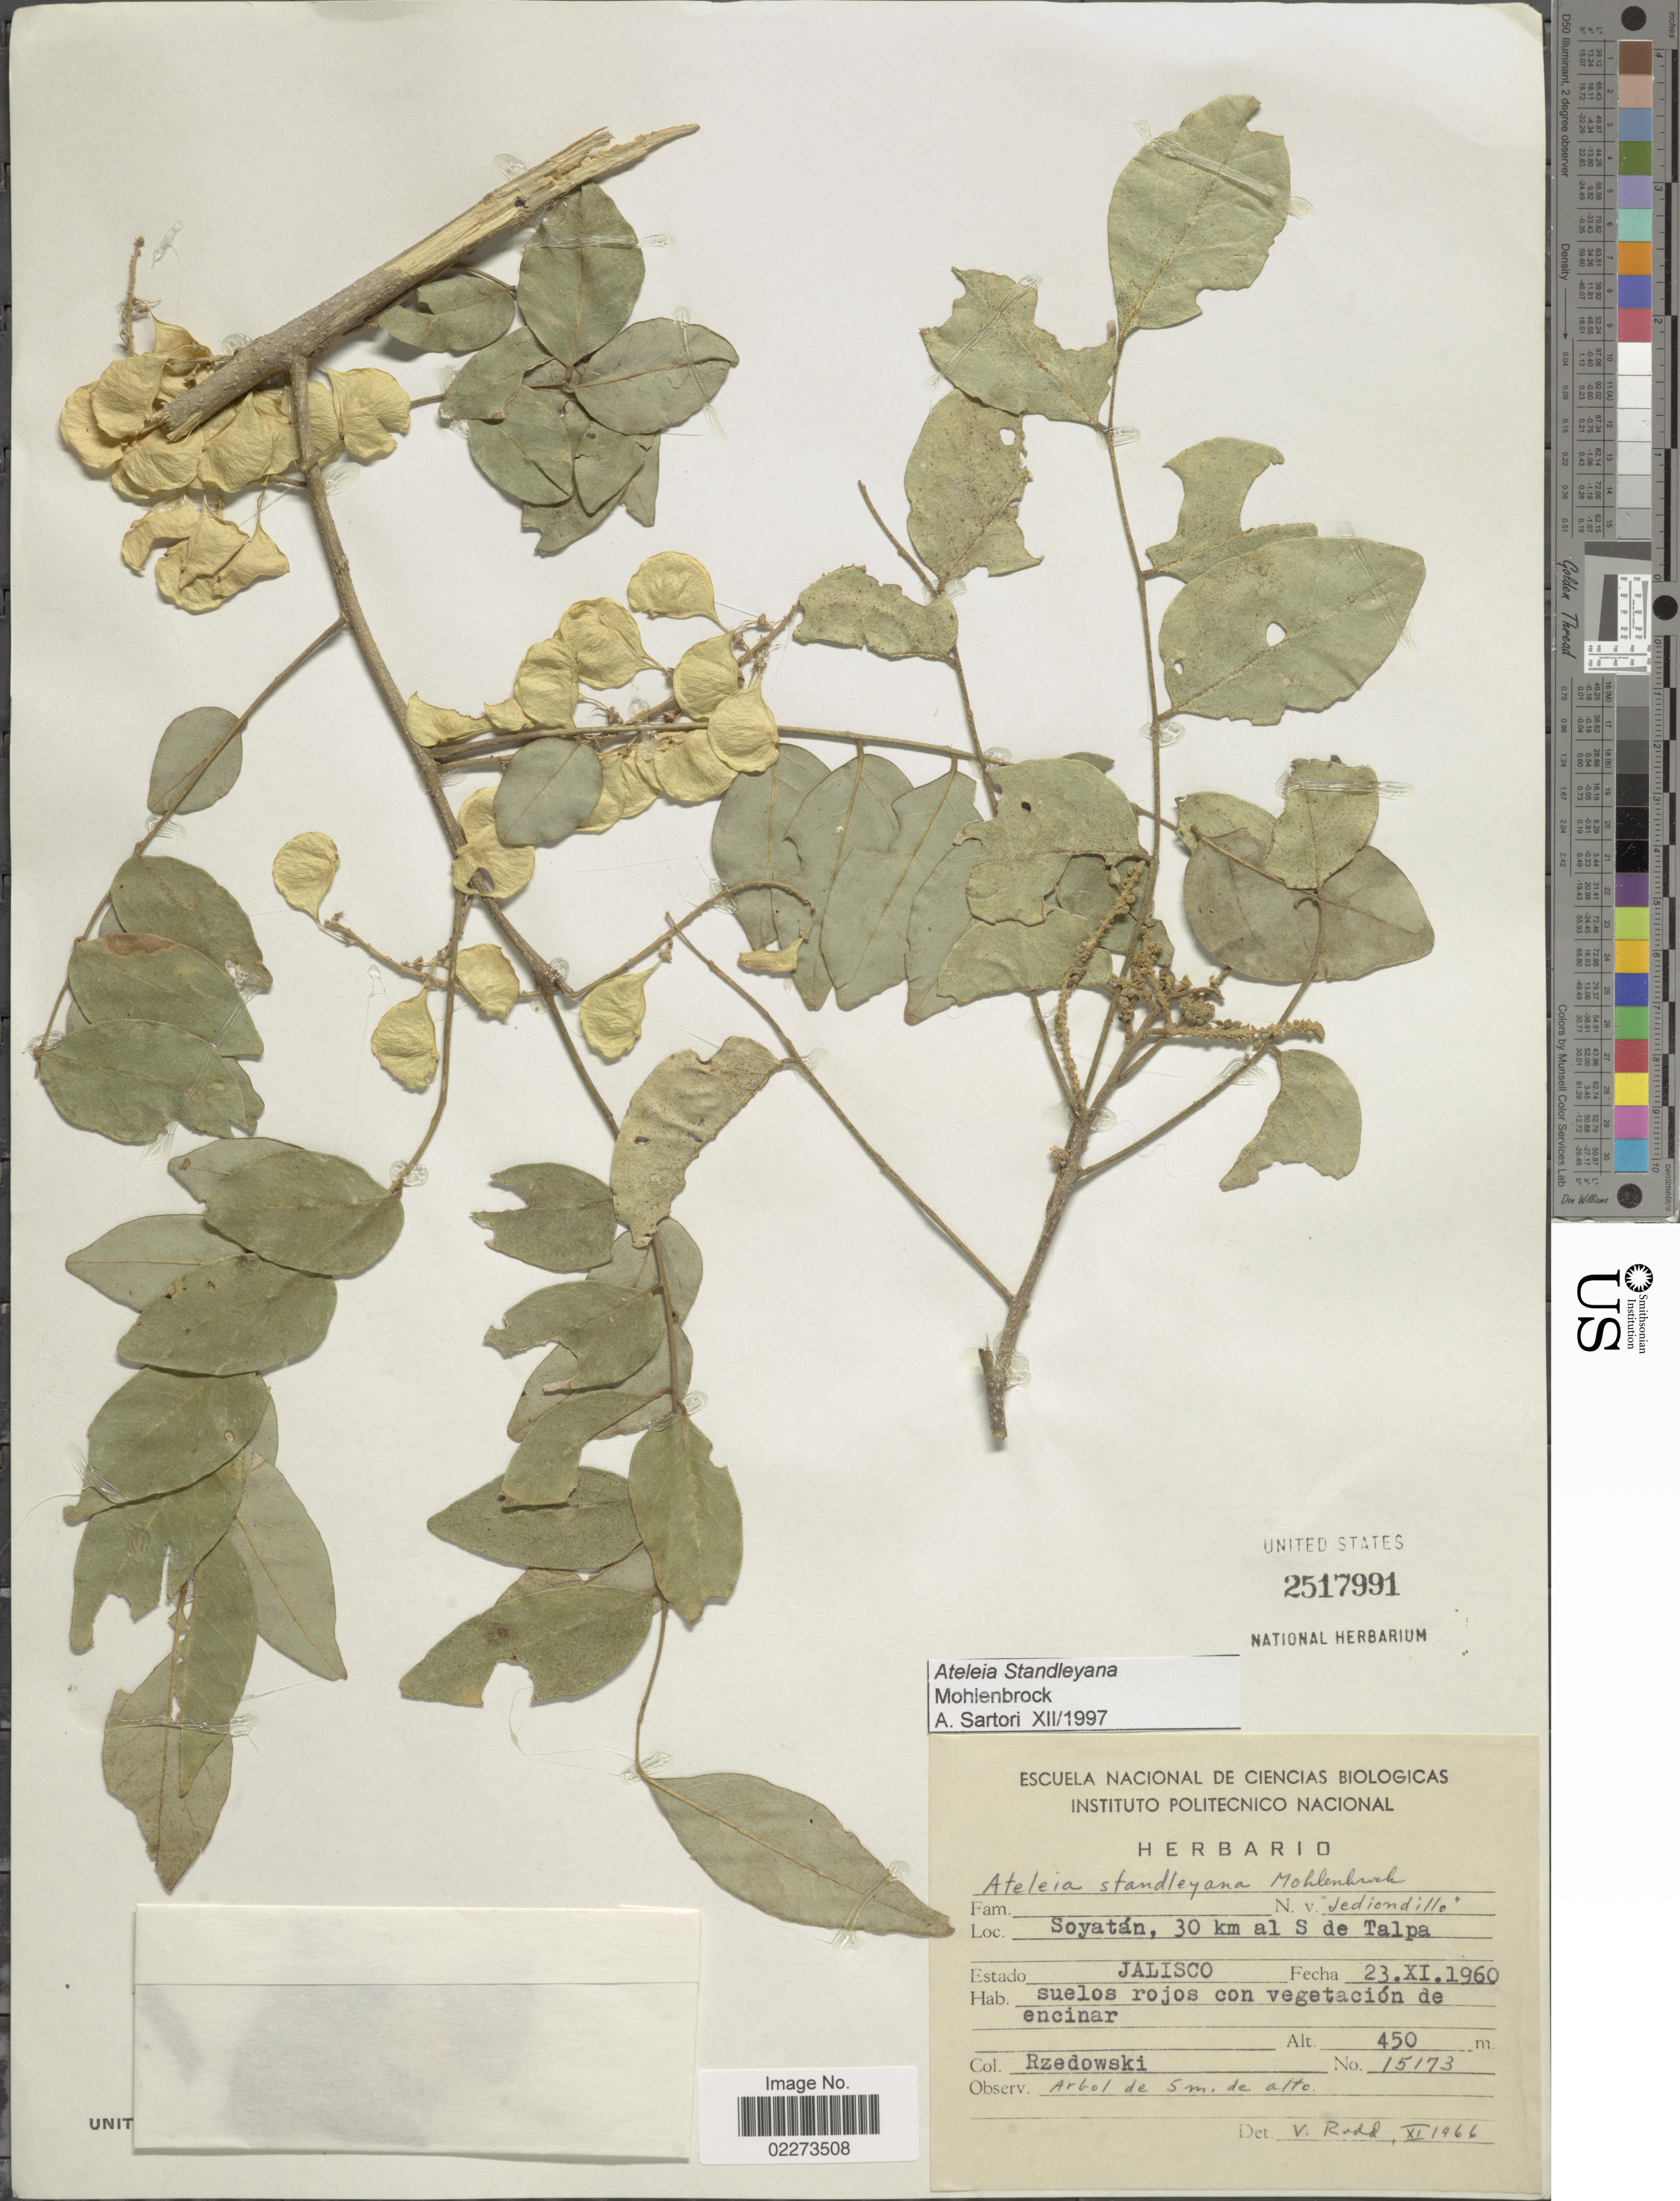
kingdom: Plantae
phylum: Tracheophyta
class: Magnoliopsida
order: Fabales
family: Fabaceae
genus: Ateleia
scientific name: Ateleia standleyana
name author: Mohlenbr.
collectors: Rzedowski, --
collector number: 15173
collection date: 1960-11-23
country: Mexico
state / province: Jalisco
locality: Soyatan, 30 km al S de Talapa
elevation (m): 450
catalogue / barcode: US 2517991